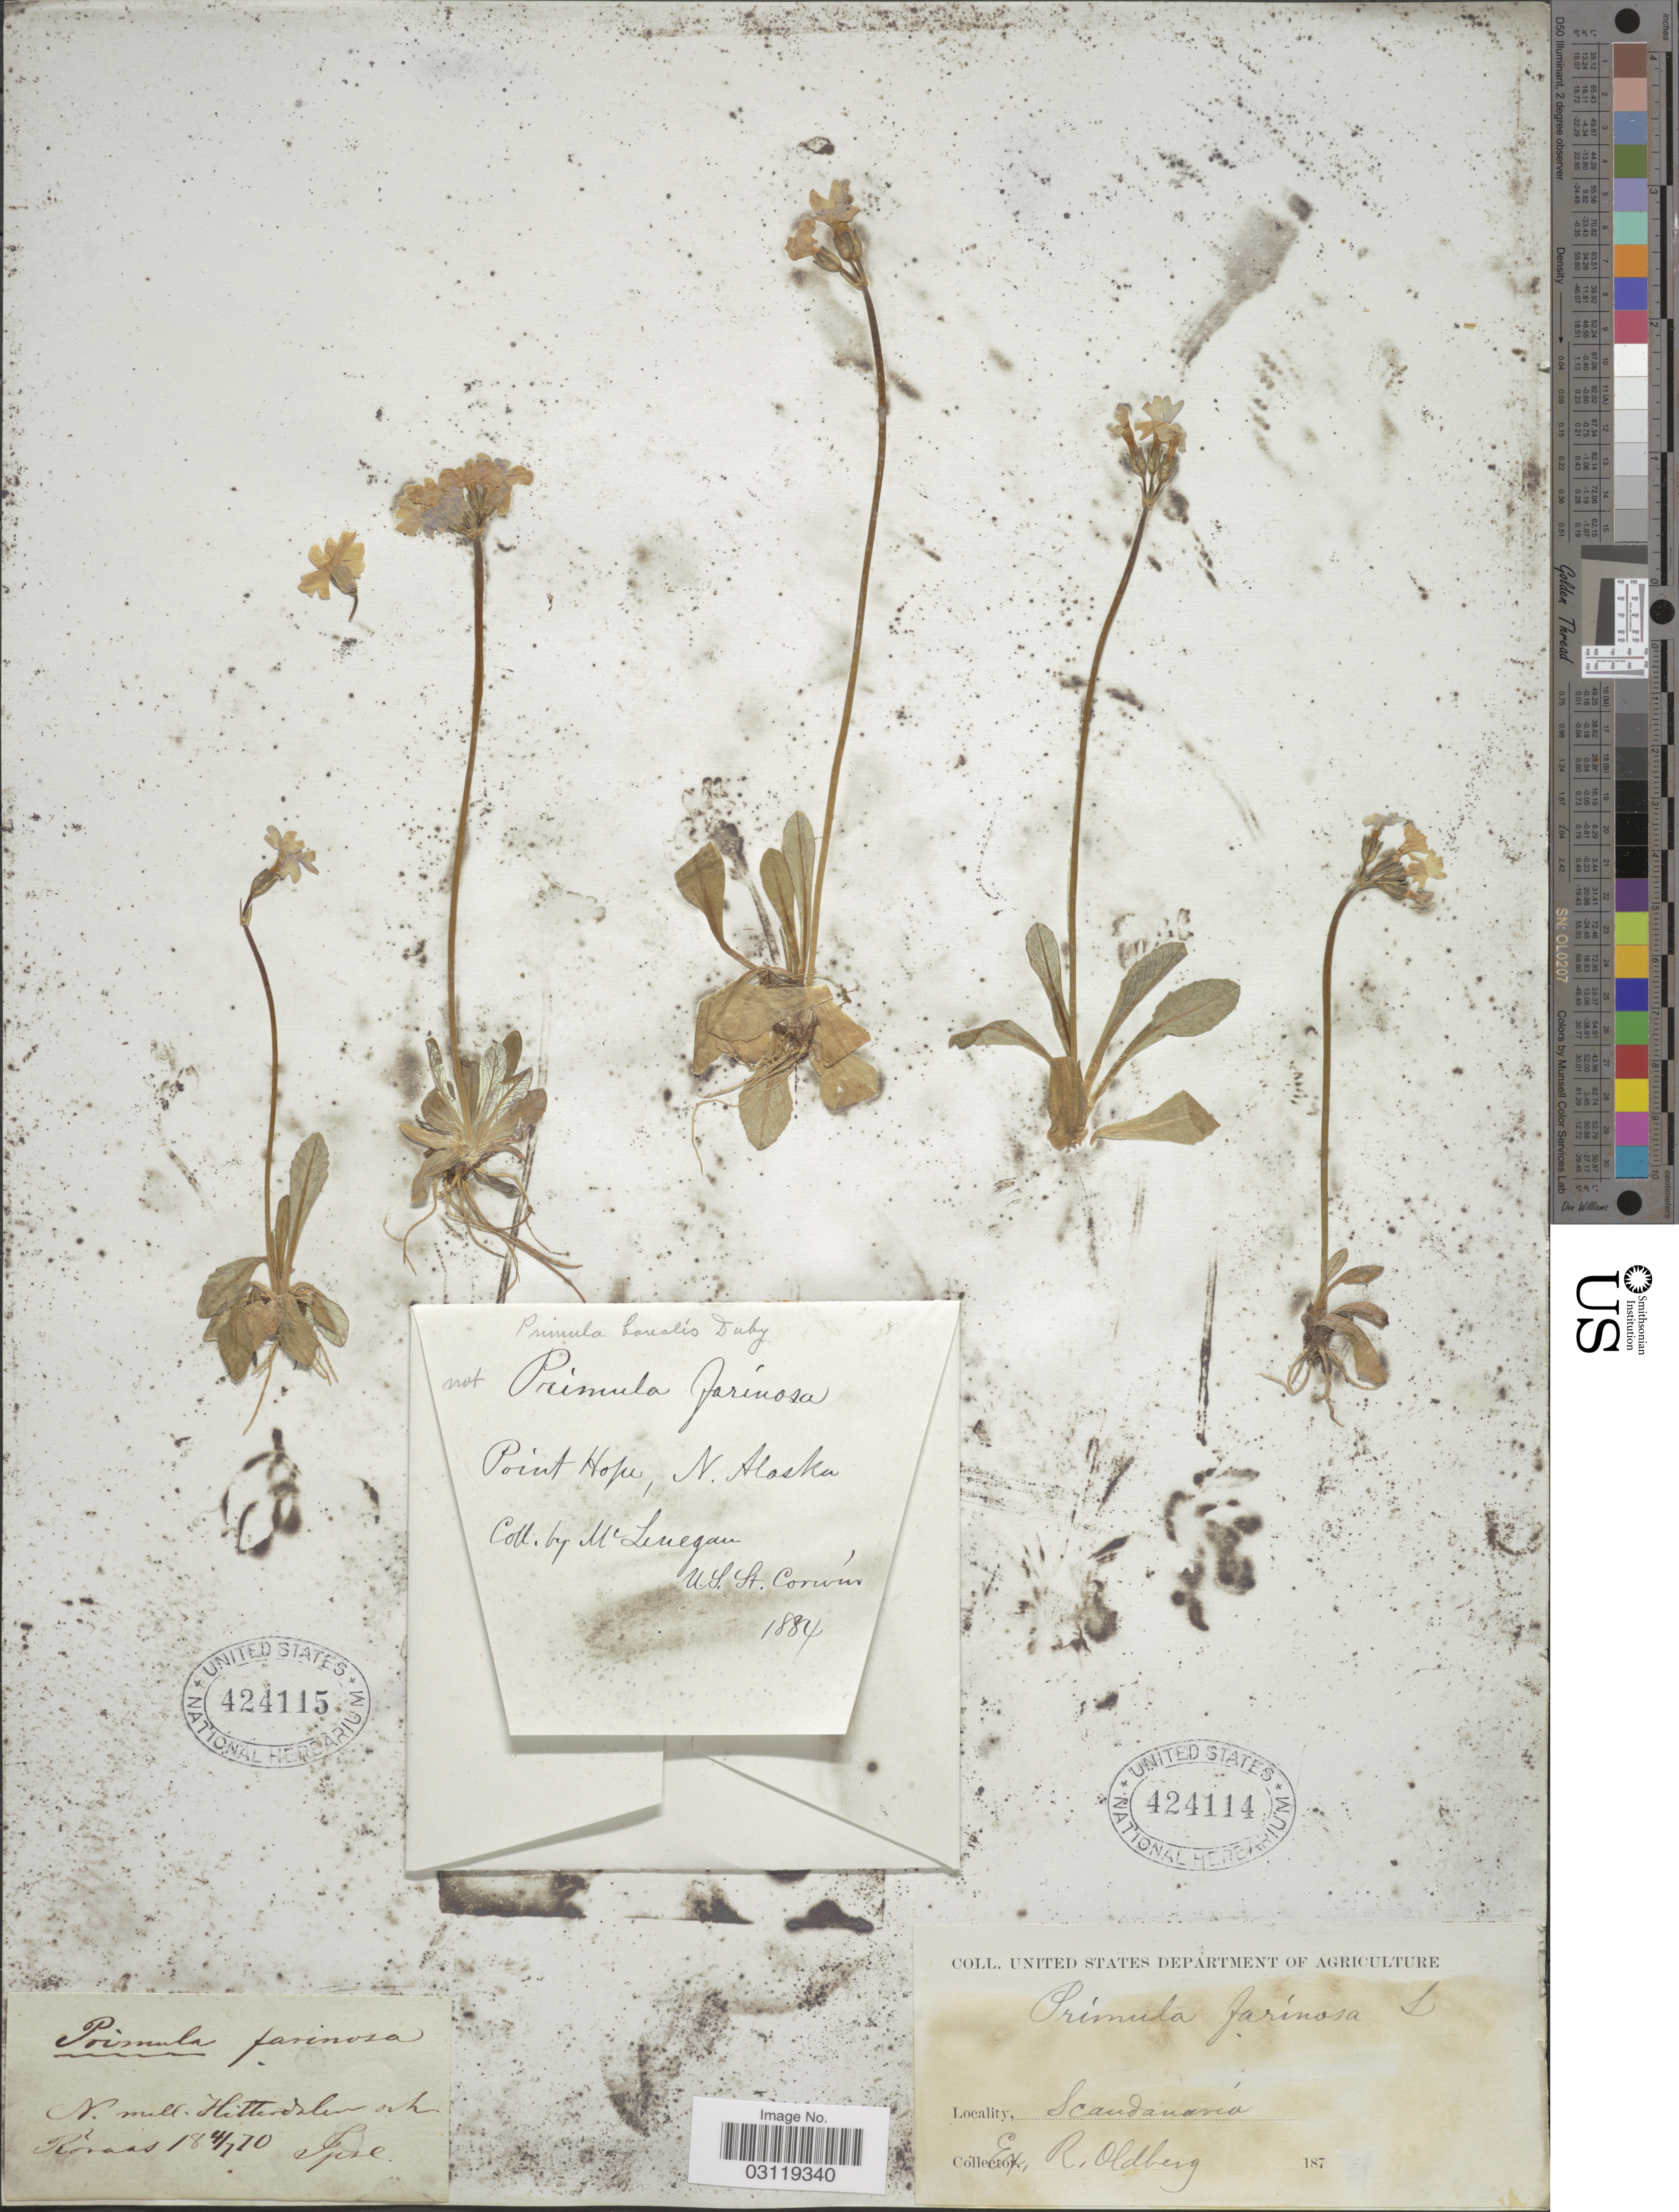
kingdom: Plantae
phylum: Tracheophyta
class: Magnoliopsida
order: Ericales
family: Primulaceae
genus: Primula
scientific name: Primula borealis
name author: Duby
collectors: -. Ipse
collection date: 1870-07-04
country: Norway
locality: Roraas.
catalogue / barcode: US 424115-2